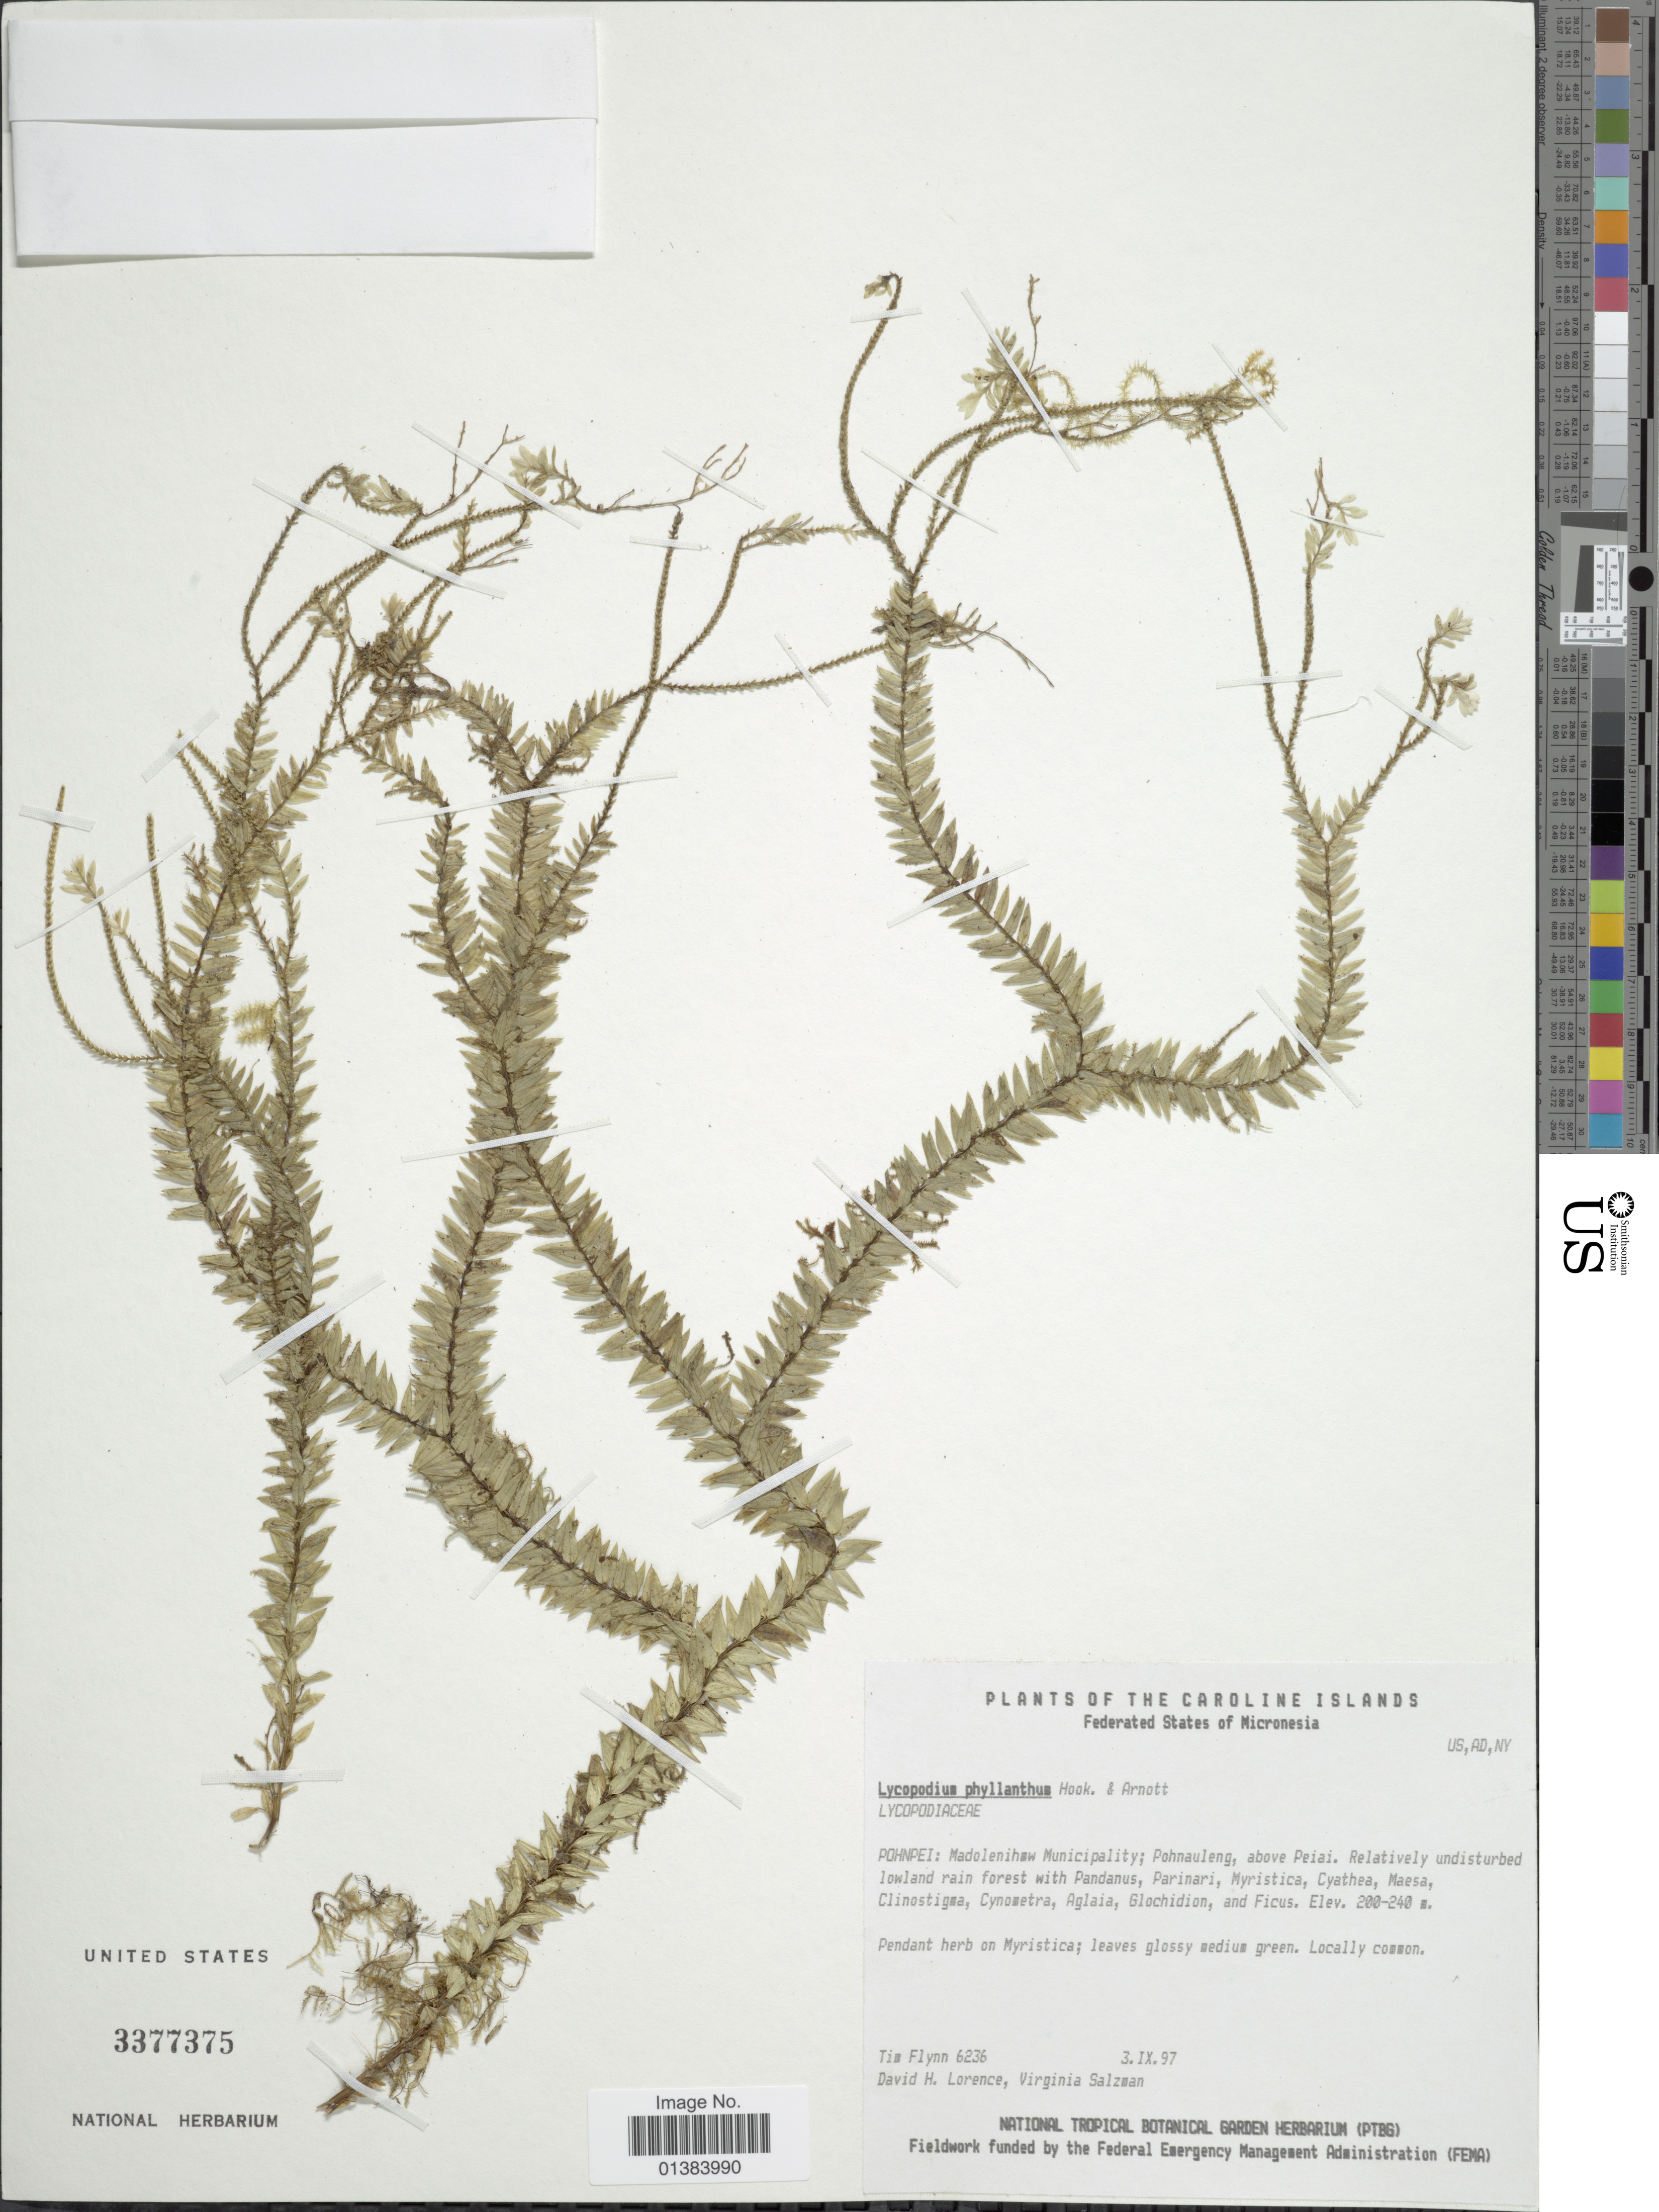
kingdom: Plantae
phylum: Tracheophyta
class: Lycopodiopsida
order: Lycopodiales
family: Lycopodiaceae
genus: Phlegmariurus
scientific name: Phlegmariurus mirabilis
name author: (Willd.) A. R. Field & Testo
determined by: Field, A. R.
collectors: T. Flynn, D. Lorence & V. Salzman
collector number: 6236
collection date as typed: Transcribed d/m/y: 3/9/97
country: Micronesia, Federated States of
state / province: Pohnpei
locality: Caroline Islands, Madolenihaw Municipality; Pohnauleng, above Peiai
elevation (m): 200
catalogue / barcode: US 3377375